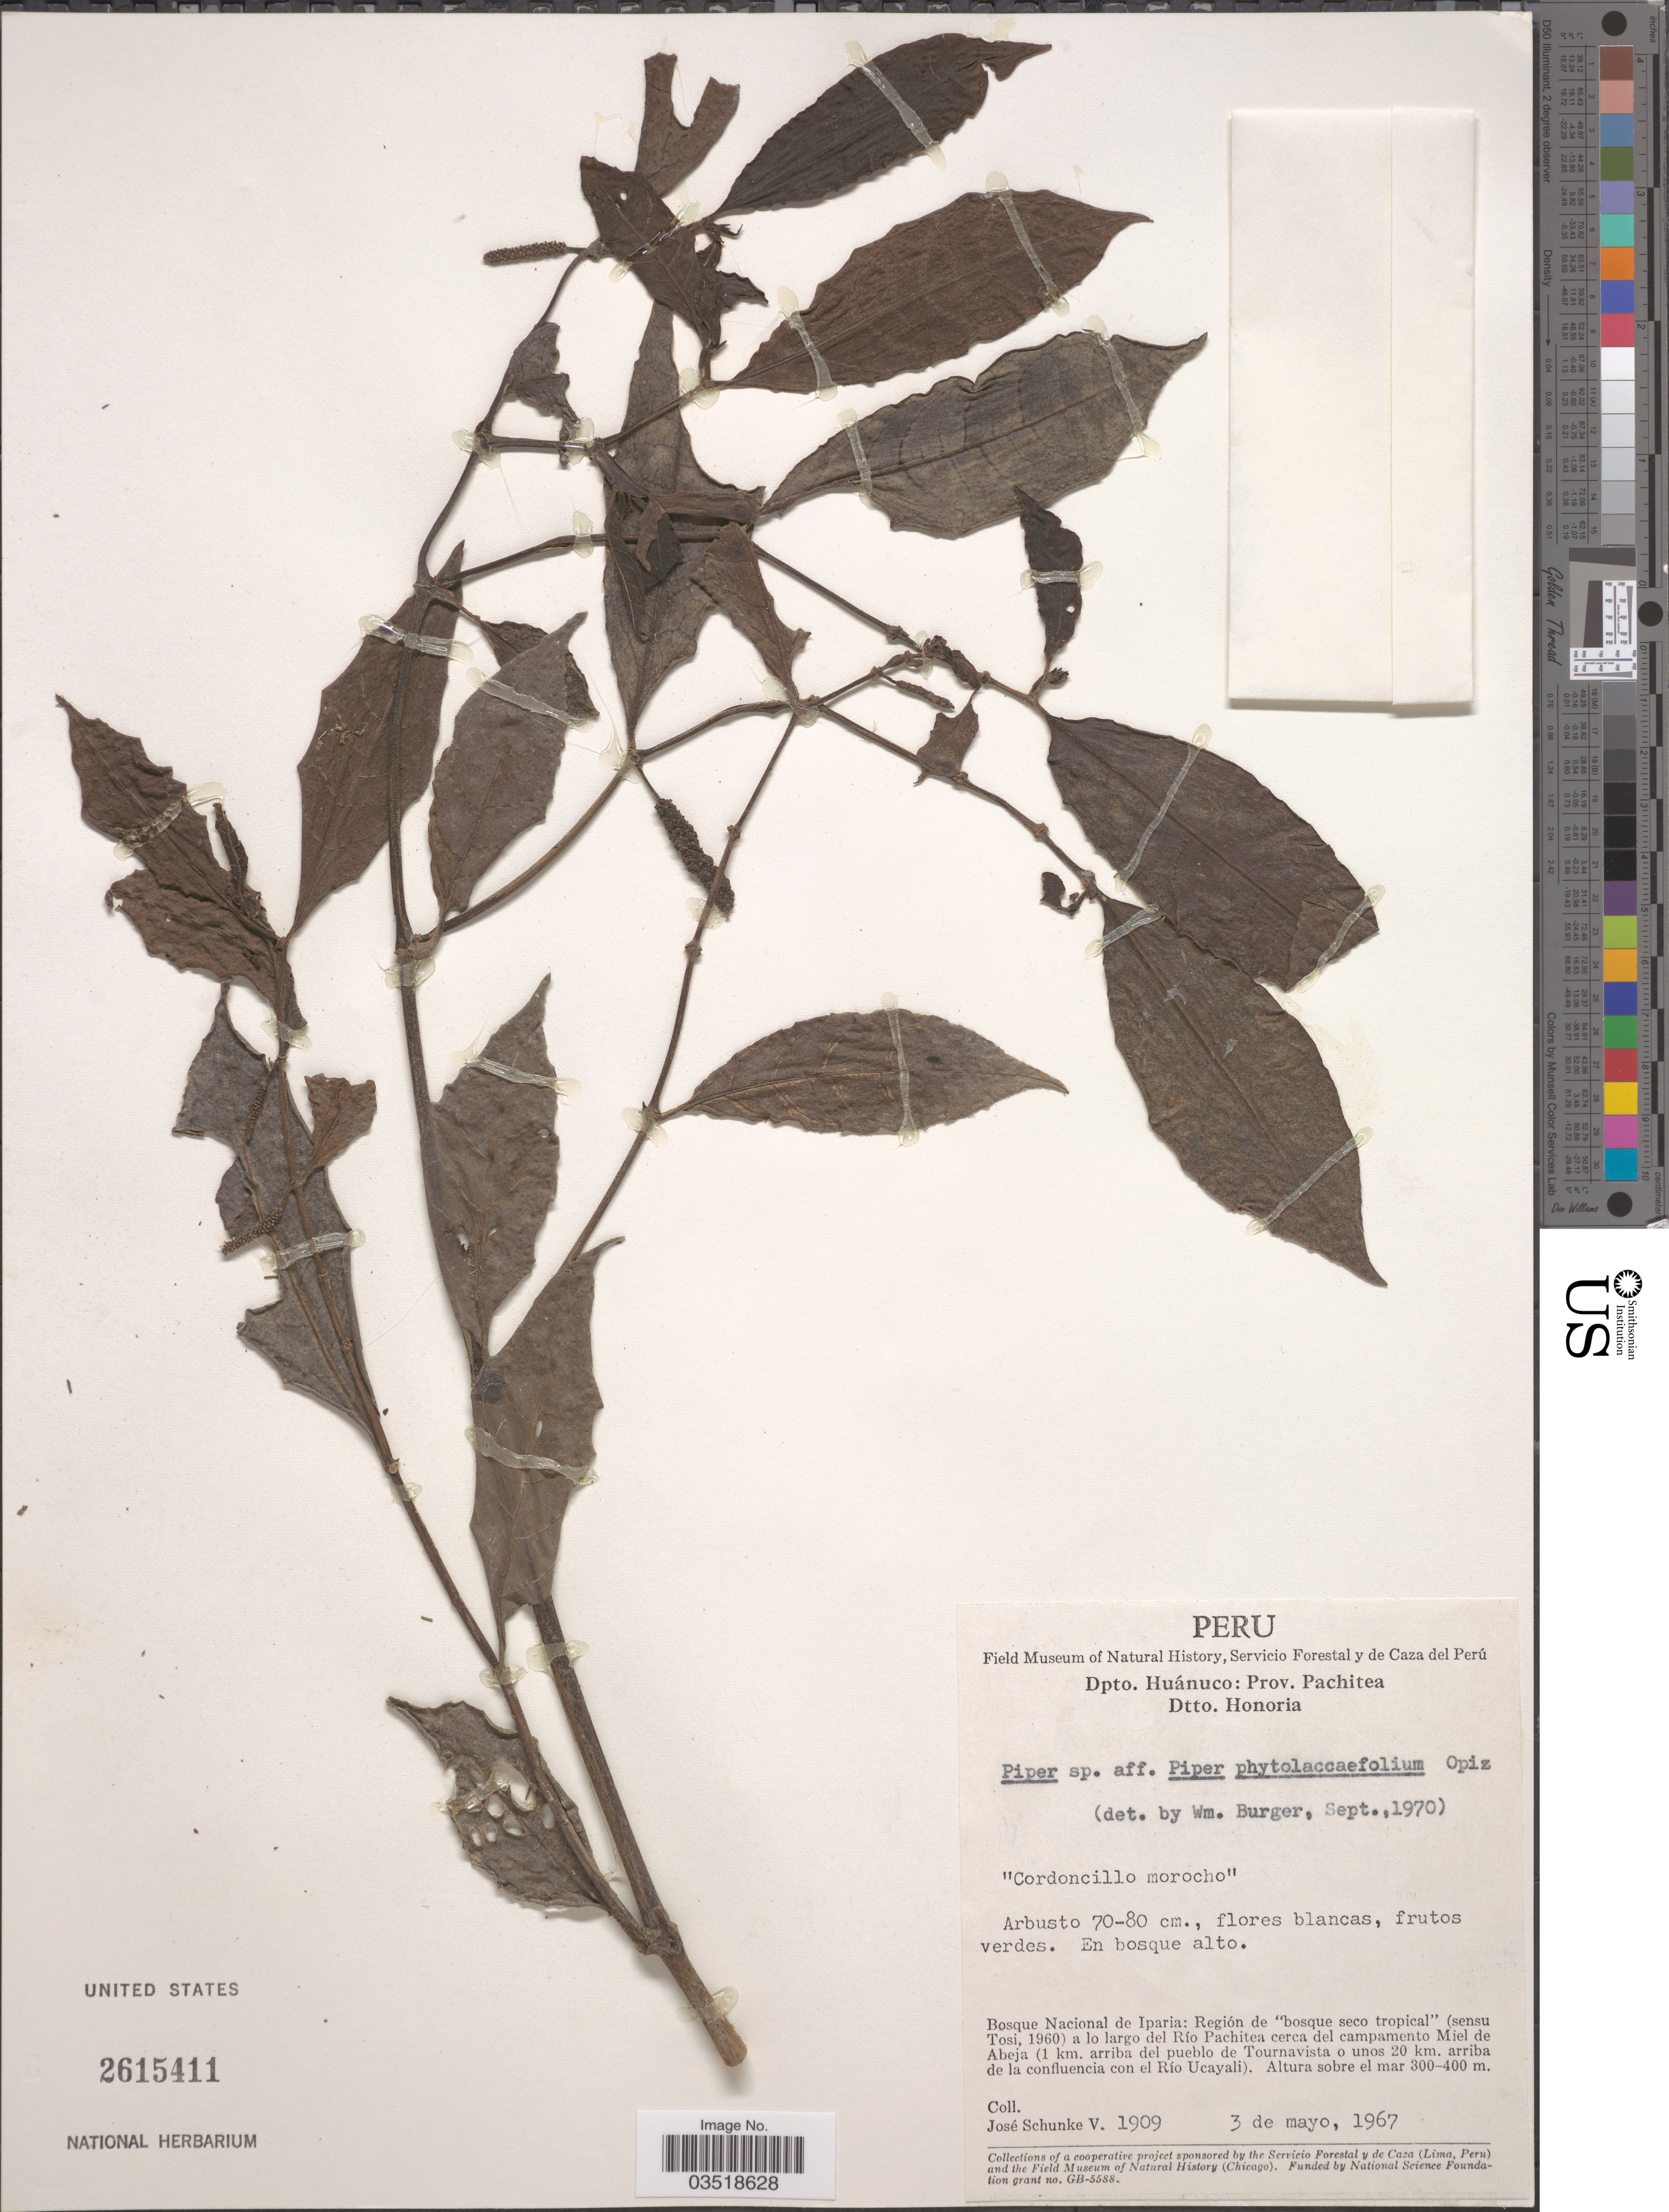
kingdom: Plantae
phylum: Tracheophyta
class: Magnoliopsida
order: Piperales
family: Piperaceae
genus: Piper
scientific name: Piper phytolaccifolium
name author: Opiz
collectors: J. Schunke Vigo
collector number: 1909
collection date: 1967-05-03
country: Peru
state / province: Huánuco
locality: Dpto. Huánuco: Prov. Pachitea. Dtto. Honoria. Bosque Nacional de Iparia: Región de "bosque seco tropical" (sensu Tosi, 1960) a lo largo del Río Pachitea cerca del campamento Miel de Abeja (1 km. arriba del pueblo de Tournavista o unos 20 km. arriba de la confluencia con el Río Ucayali).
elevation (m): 300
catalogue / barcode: US 2615411